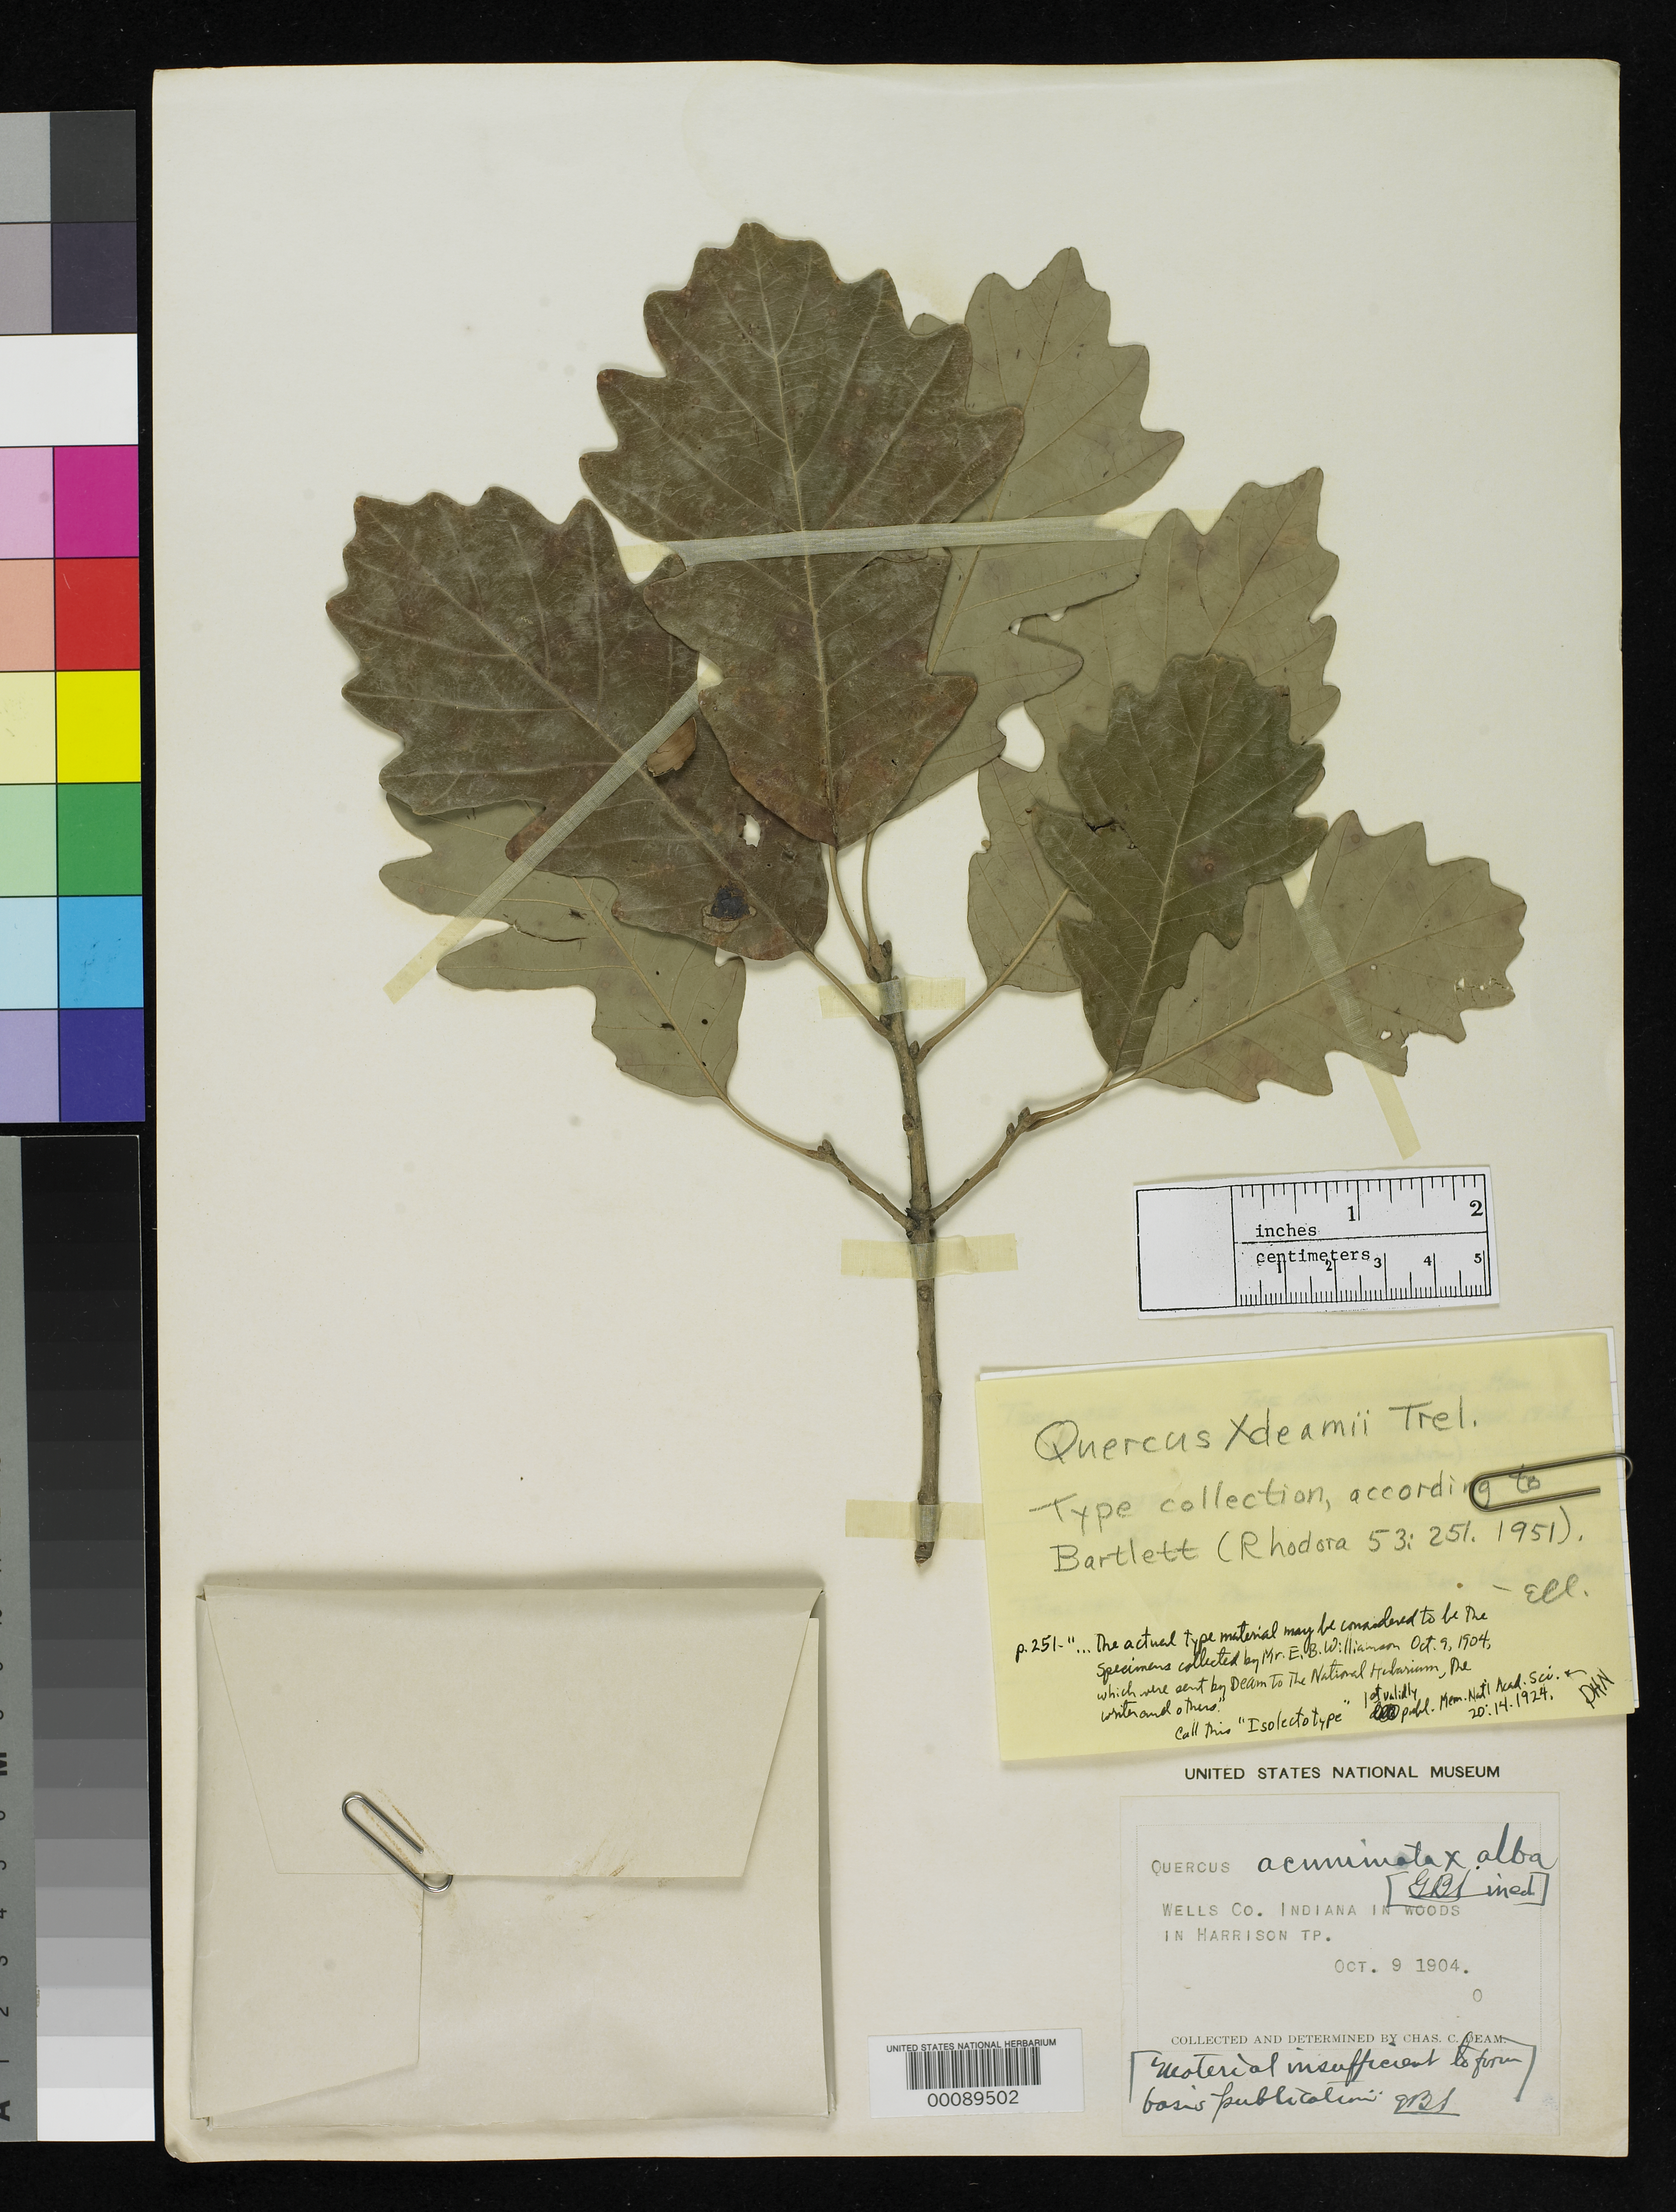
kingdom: Plantae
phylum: Tracheophyta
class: Magnoliopsida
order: Fagales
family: Fagaceae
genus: Quercus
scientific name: Quercus x deamii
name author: Trel.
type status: Isolectotype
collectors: E. Williamson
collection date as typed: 09 Oct 1904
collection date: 1904-10-09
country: United States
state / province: Indiana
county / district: Wells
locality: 3 mi NW of Bluffton on state Hwy116.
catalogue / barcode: US 647699